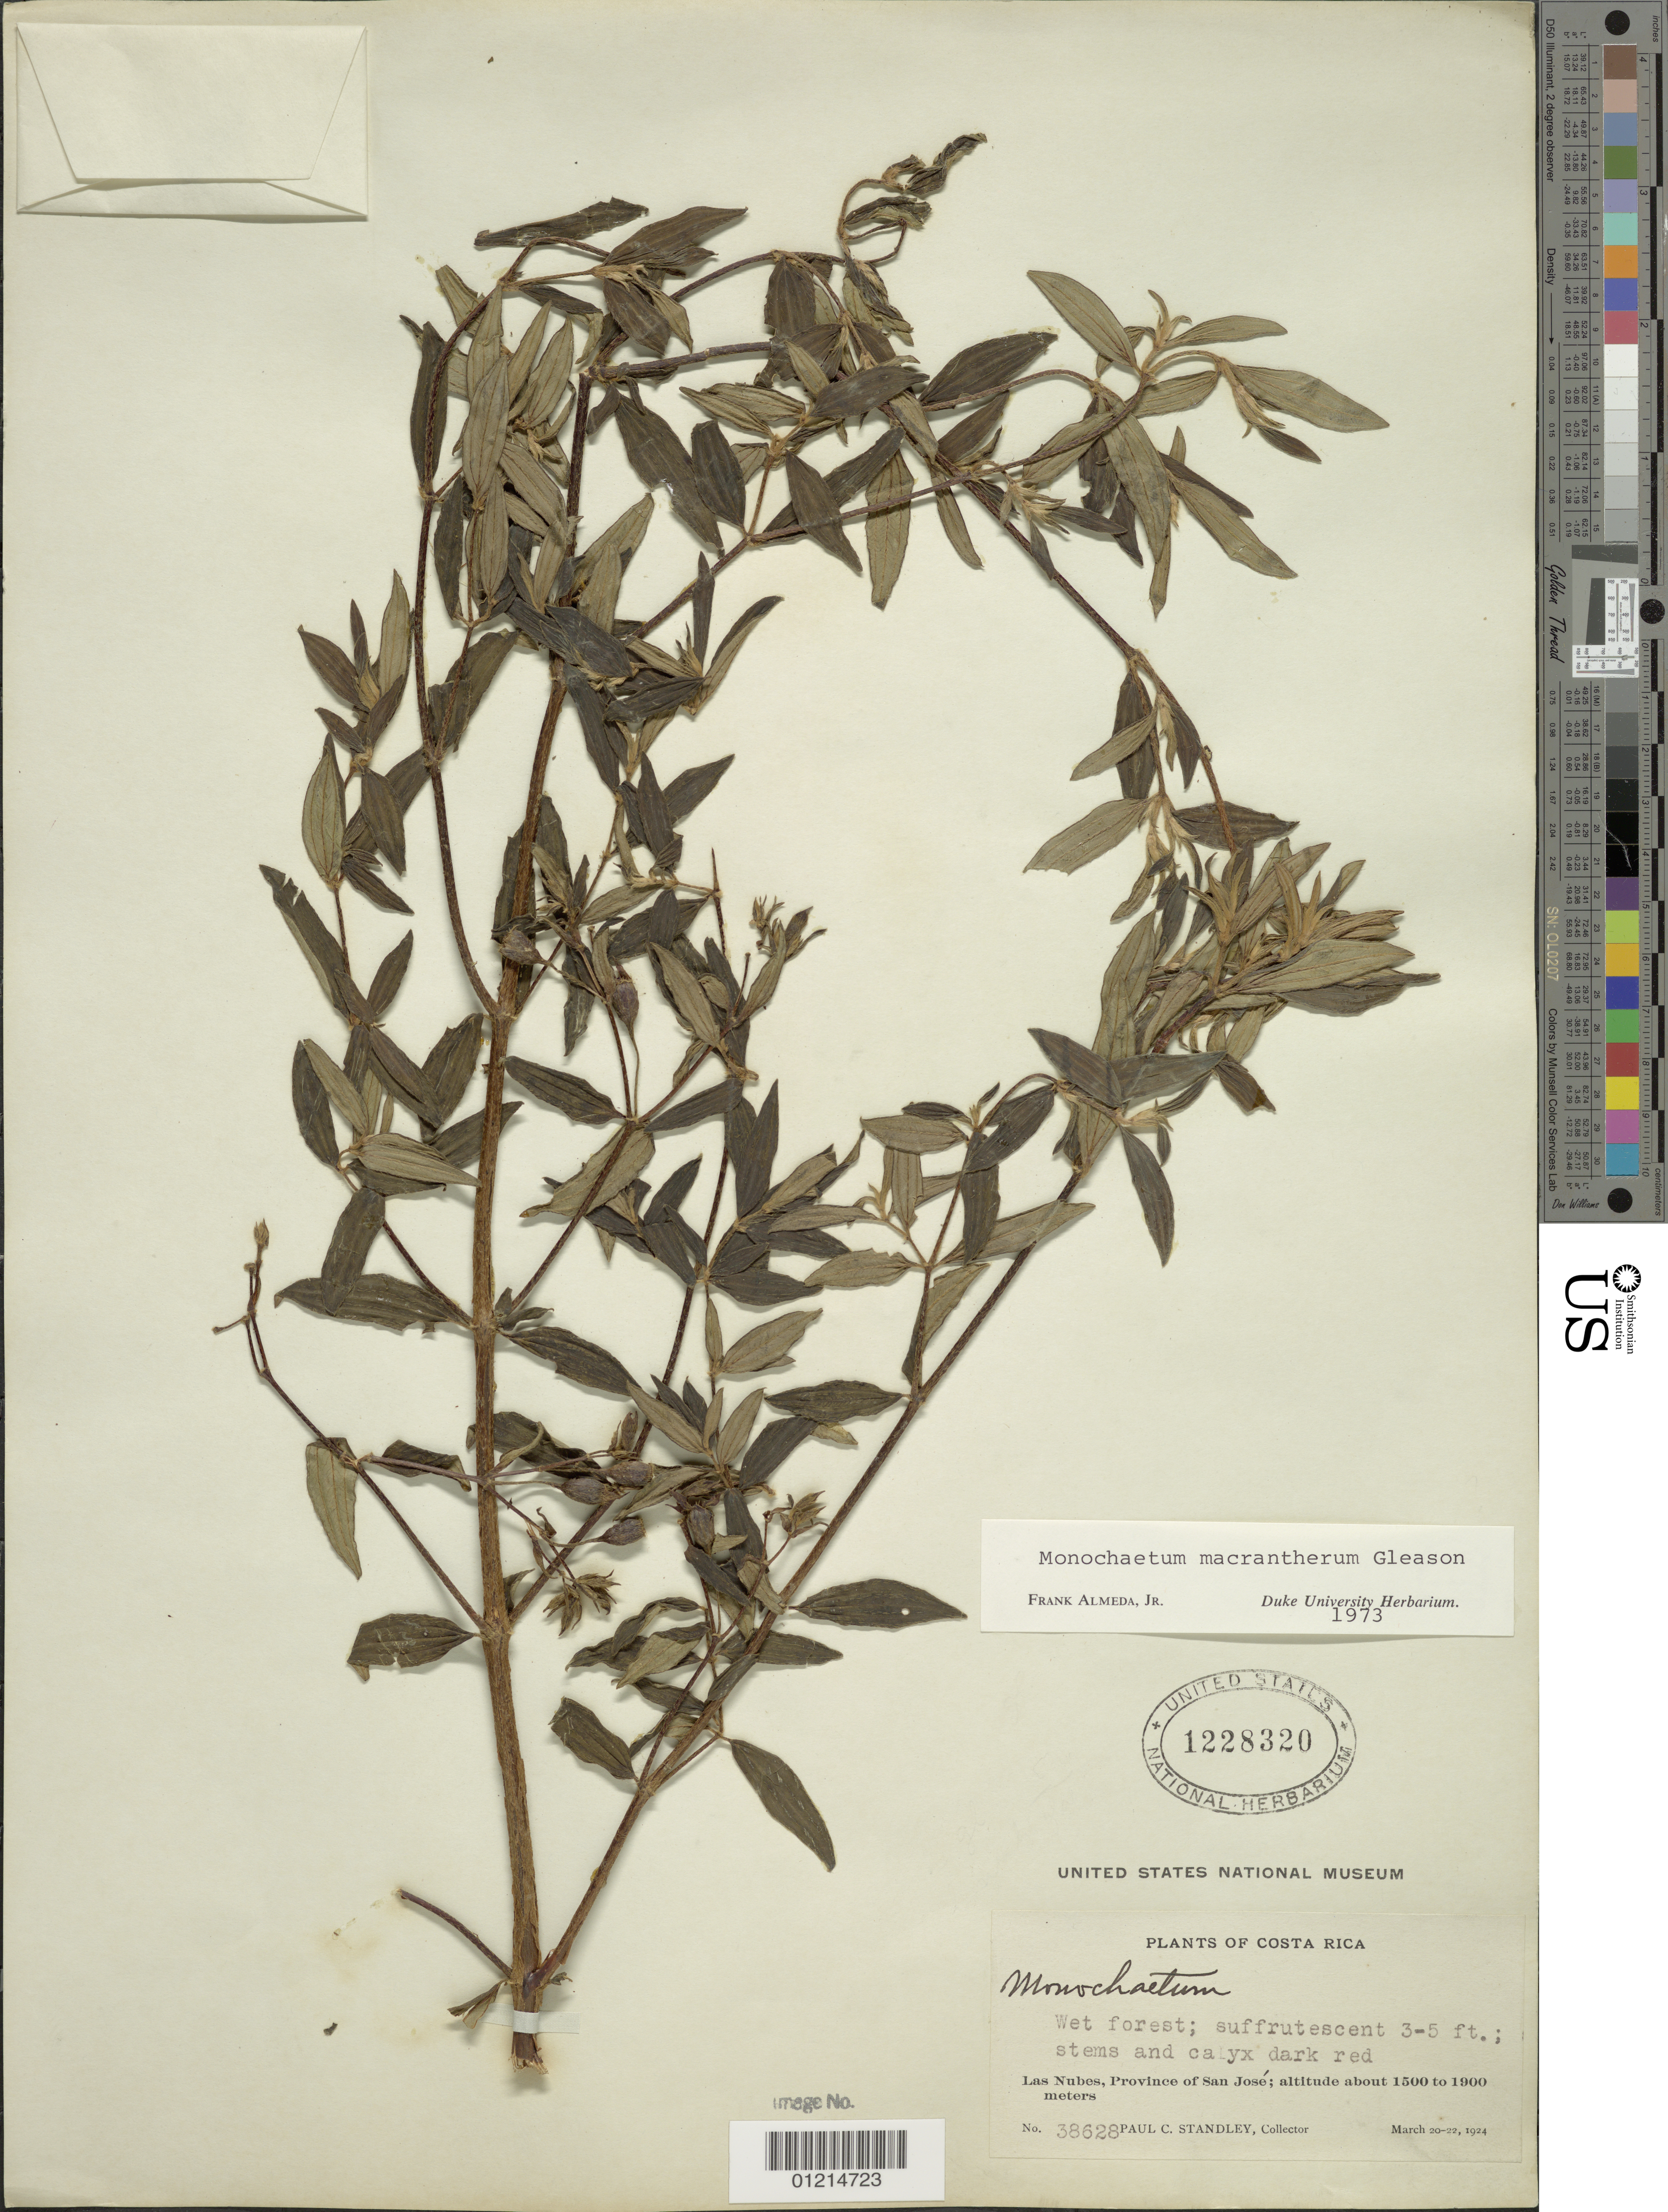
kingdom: Plantae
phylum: Tracheophyta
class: Magnoliopsida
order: Myrtales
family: Melastomataceae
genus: Monochaetum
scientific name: Monochaetum macrantherum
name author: Gleason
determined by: Almeda, F.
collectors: P. C. Standley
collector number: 38628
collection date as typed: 20-22 Mar 1924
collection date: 1924-03-20/1924-03-22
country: Costa Rica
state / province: San José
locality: Las Nubes, Province of San José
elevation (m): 1500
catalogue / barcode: US 1228320